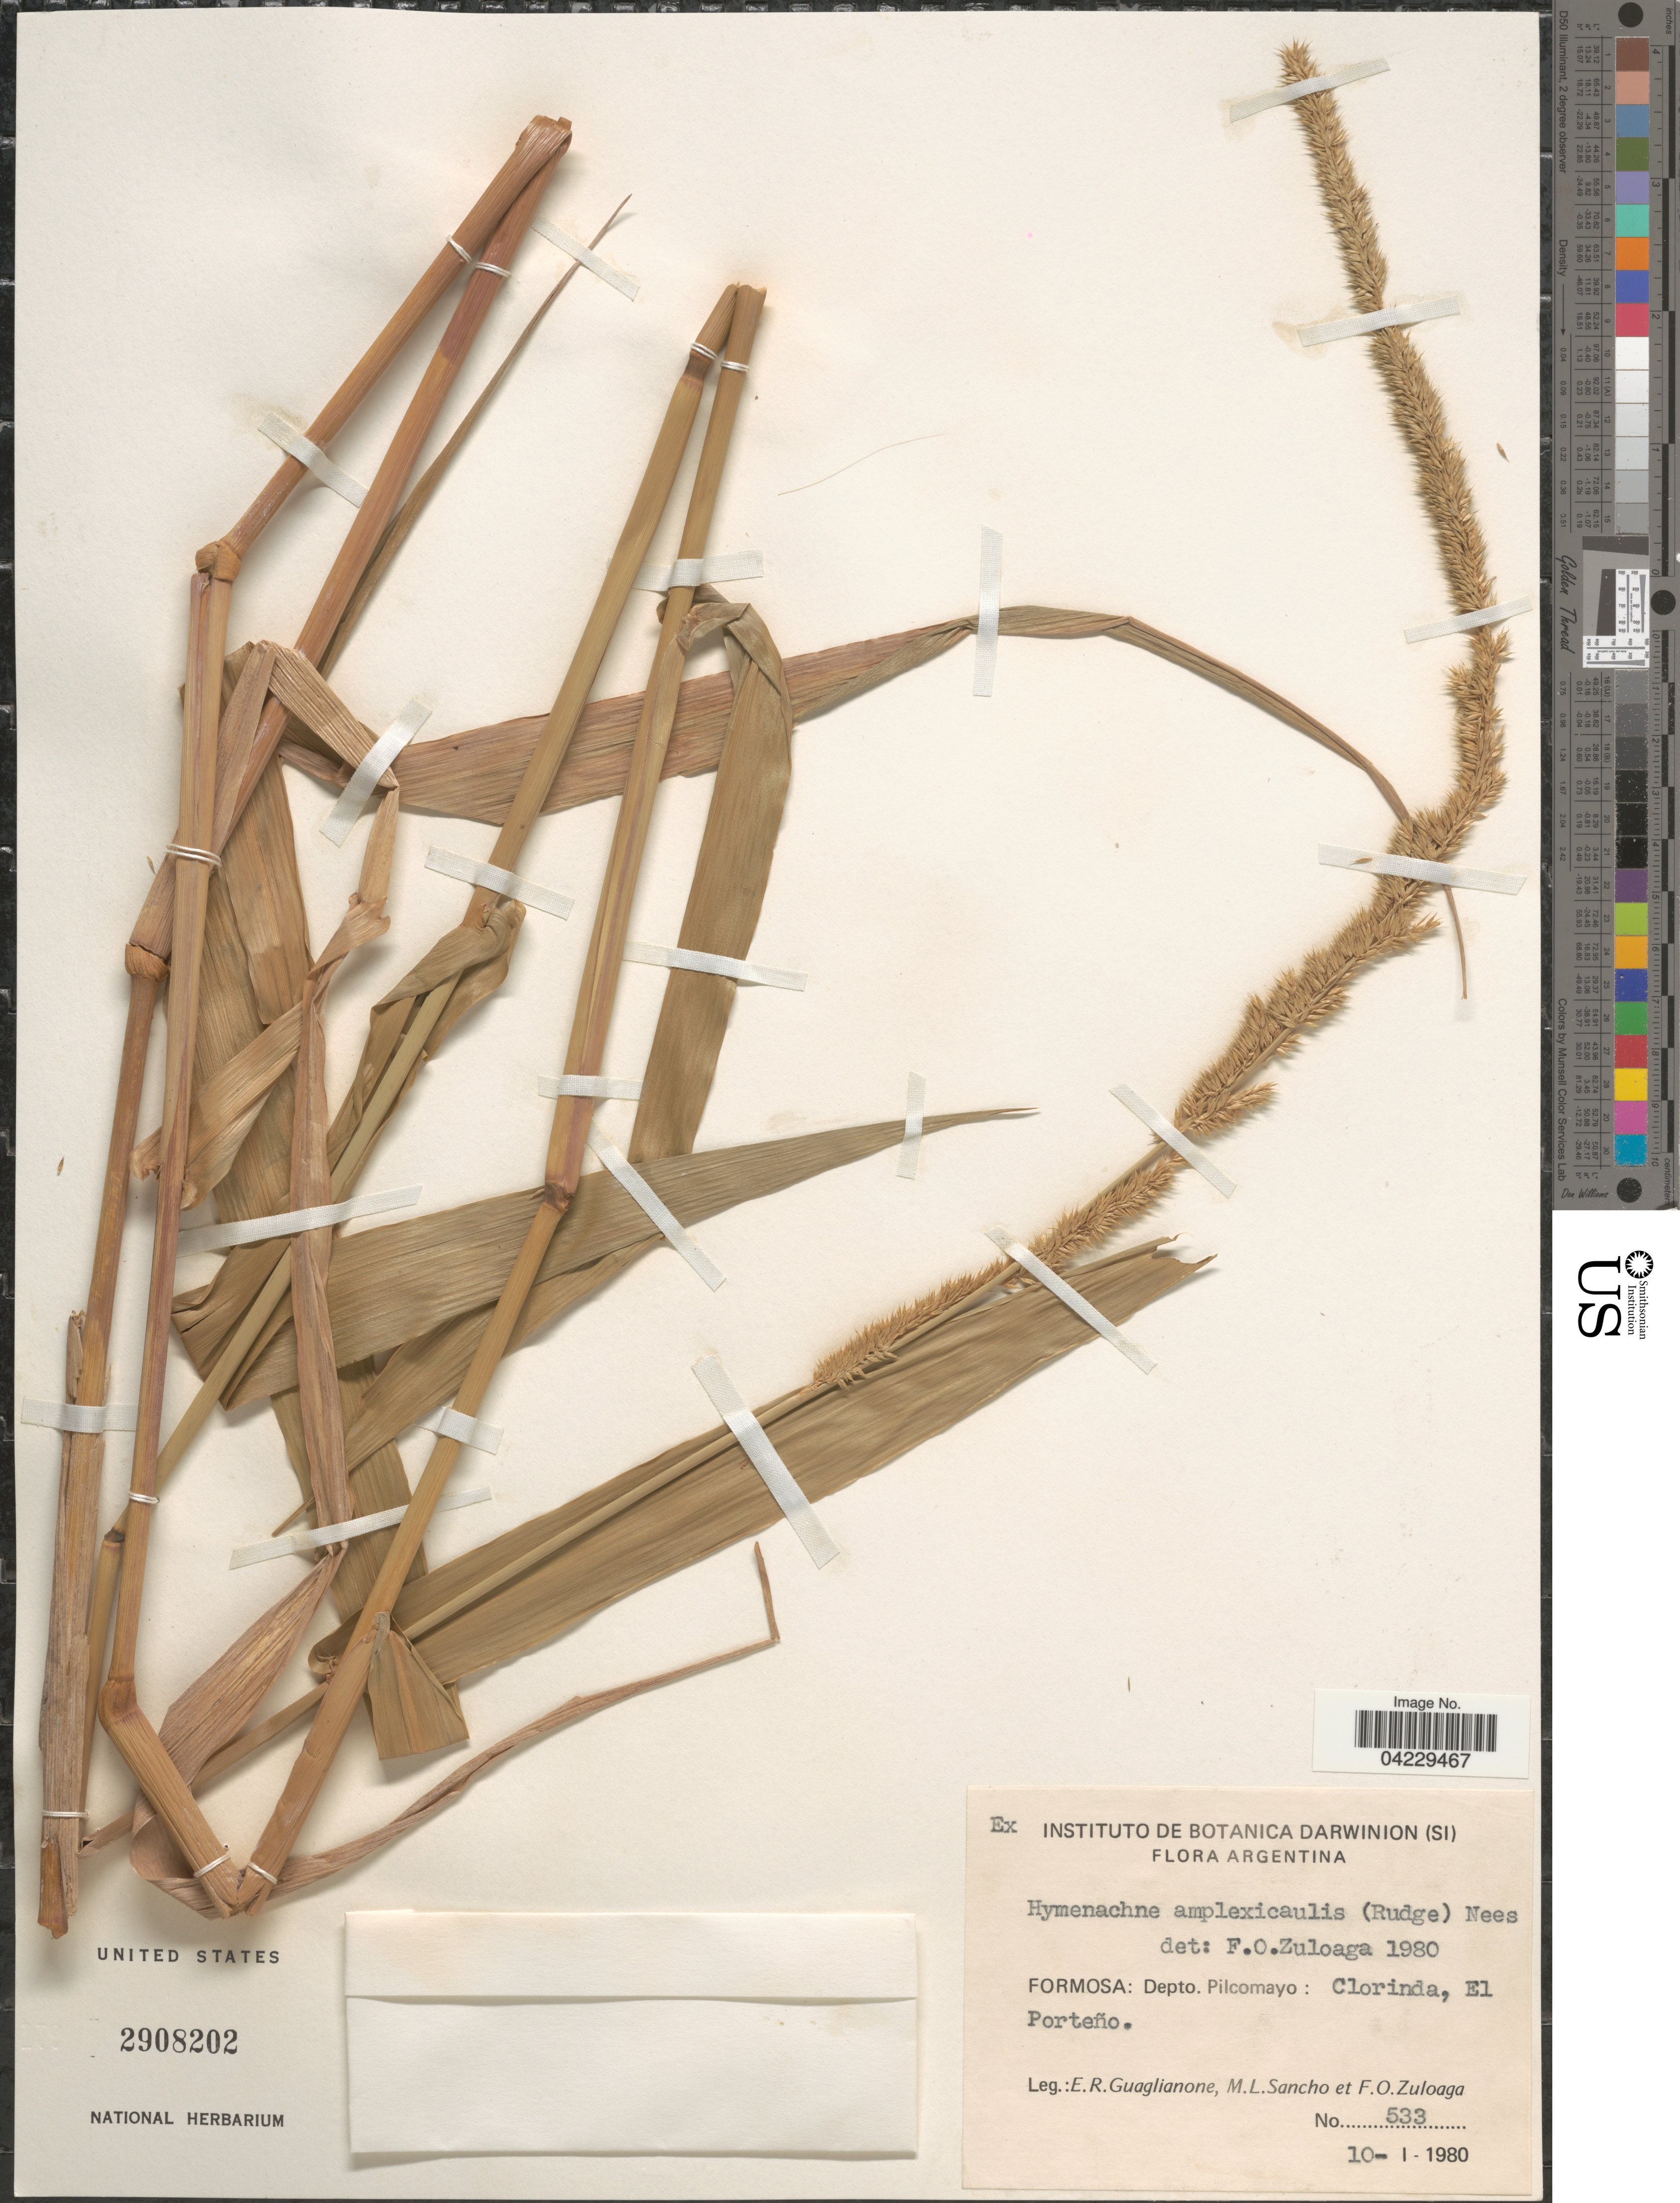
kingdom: Plantae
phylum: Tracheophyta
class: Liliopsida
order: Poales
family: Poaceae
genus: Hymenachne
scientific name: Hymenachne amplexicaulis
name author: (Rudge) Nees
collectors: E. R. Guaglianone, M. L. Sancho & F. O. Zuloaga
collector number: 533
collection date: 1980-01-10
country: Argentina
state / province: Formosa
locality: Depto: Pilcomayo: Clorinda, El Porteño.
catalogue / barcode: US 2908202